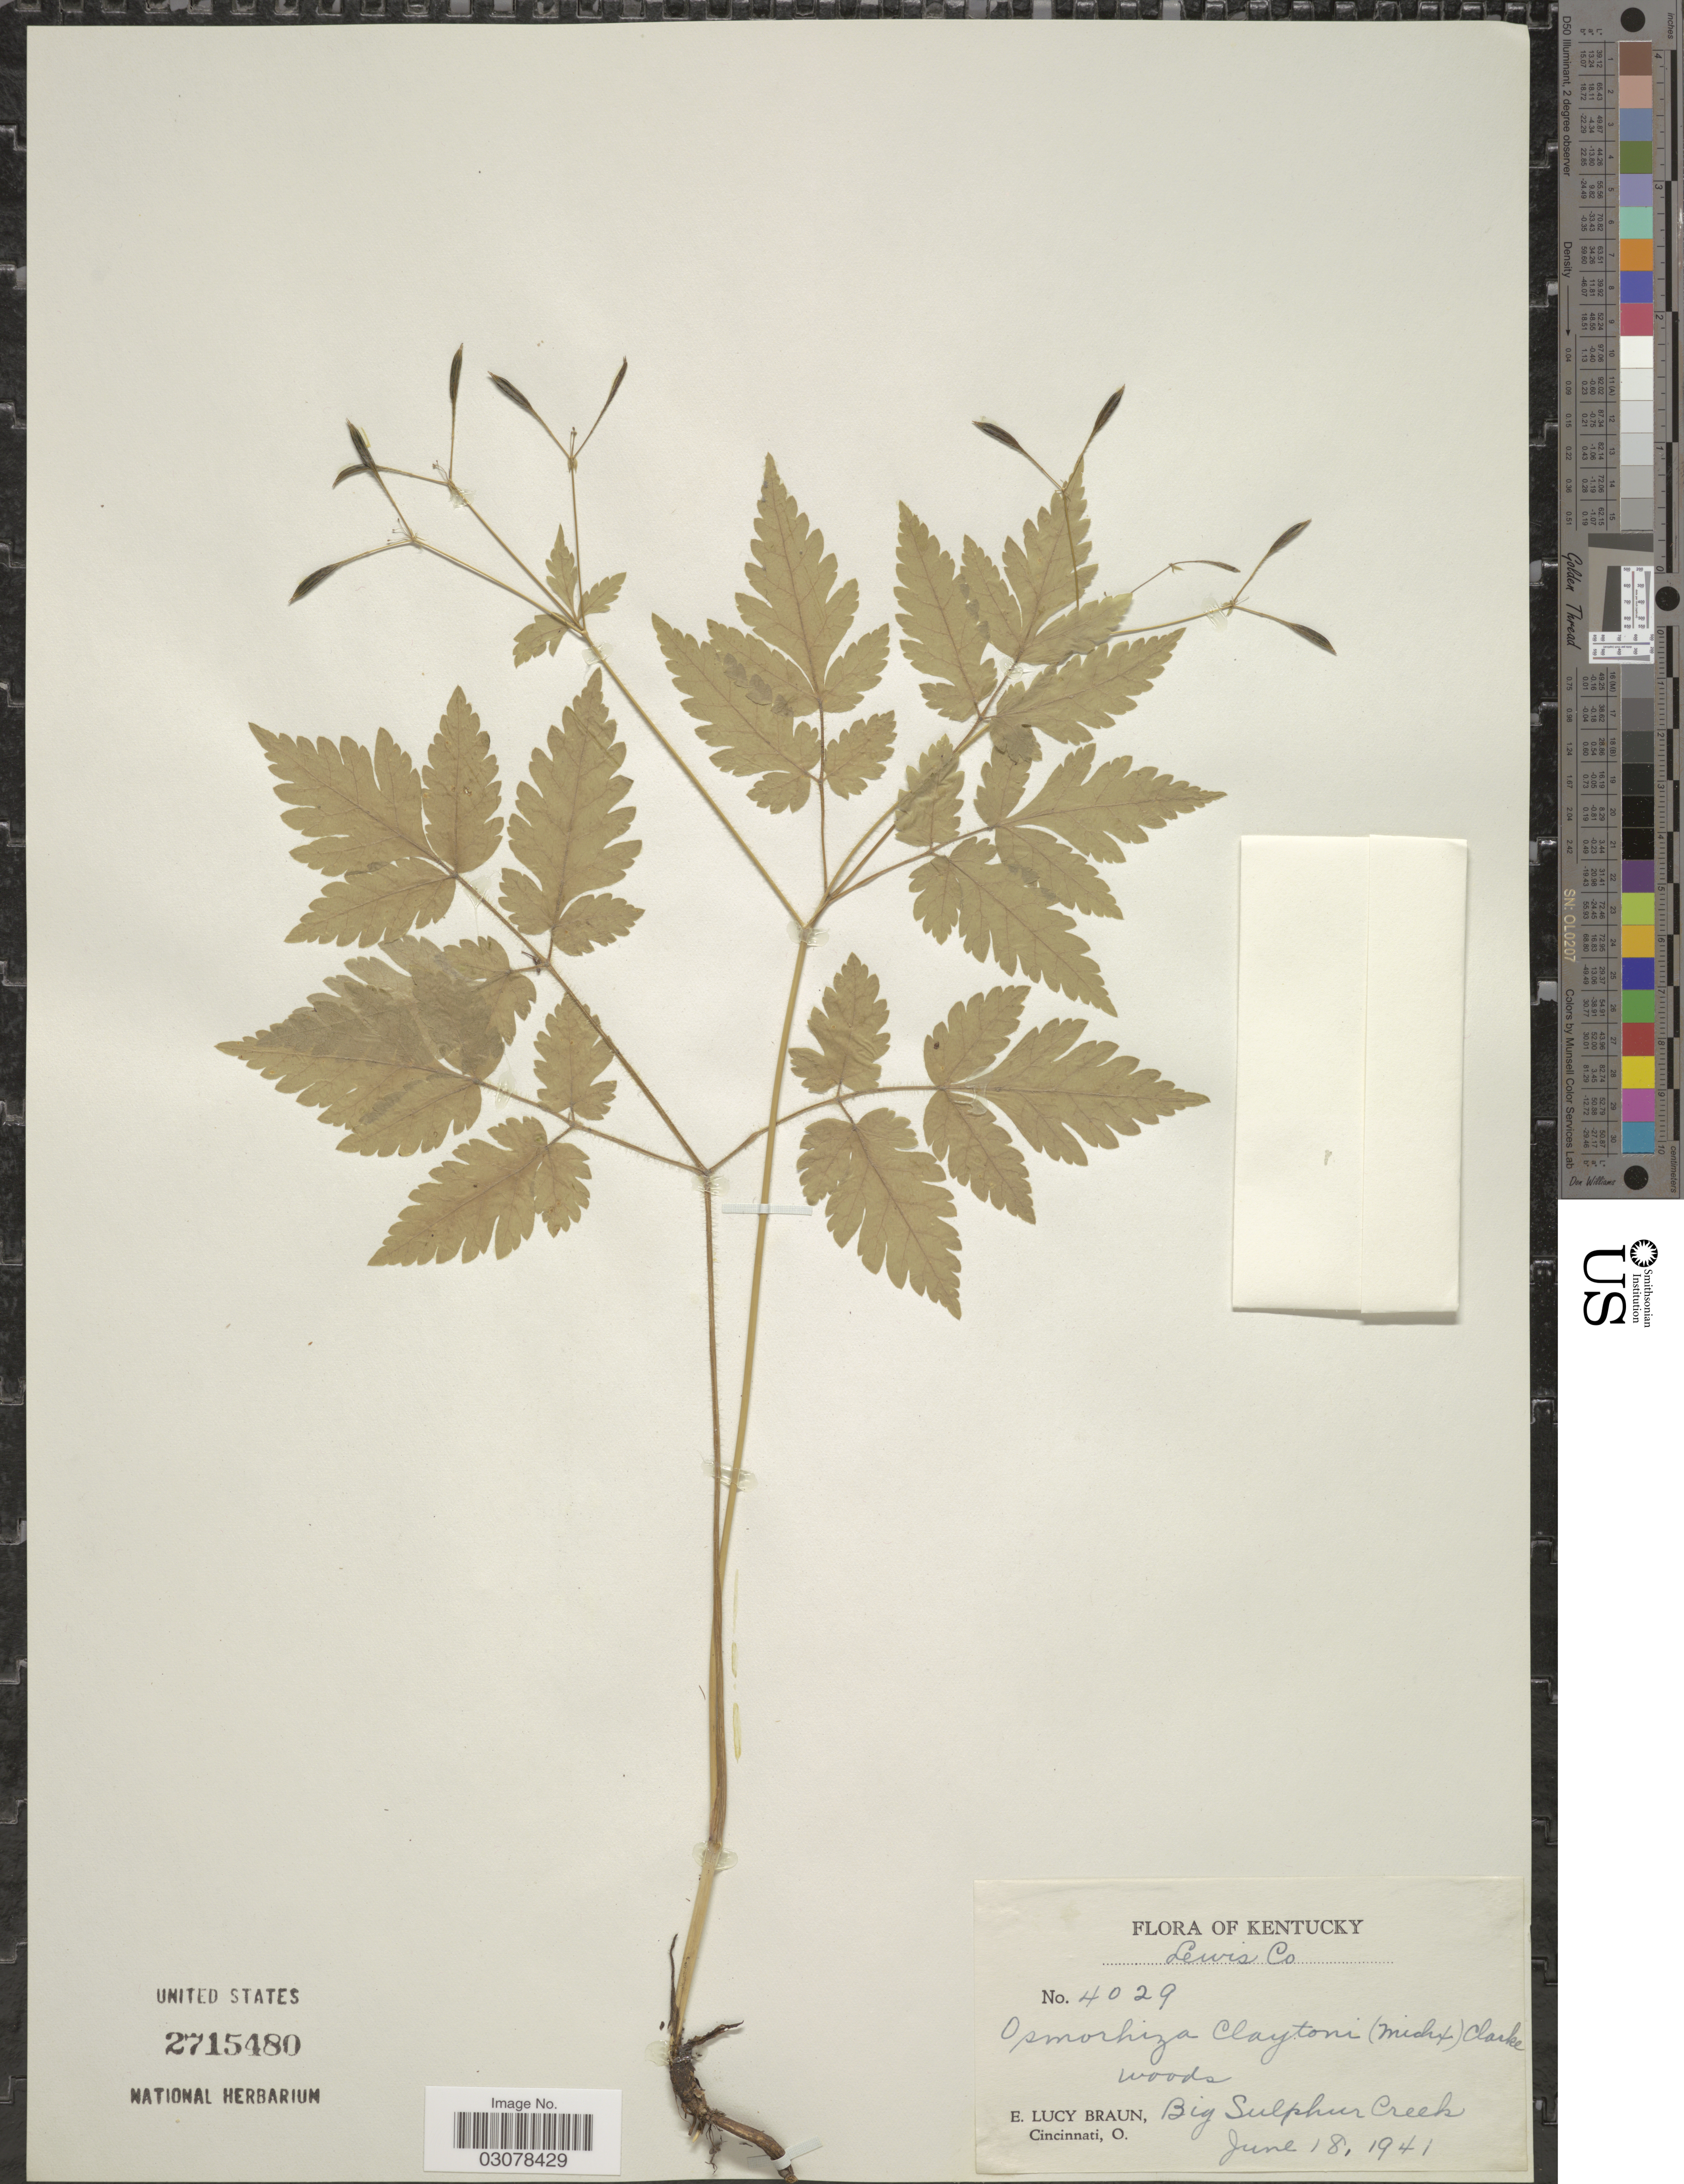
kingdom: Plantae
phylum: Tracheophyta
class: Magnoliopsida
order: Apiales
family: Apiaceae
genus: Osmorhiza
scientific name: Osmorhiza claytonii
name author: (Michx.) C.B. Clarke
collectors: E. L. Braun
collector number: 4029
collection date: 1941-06-18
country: United States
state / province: Kentucky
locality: Lewis Co. Big Sulphur Creek.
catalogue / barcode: US 2715480